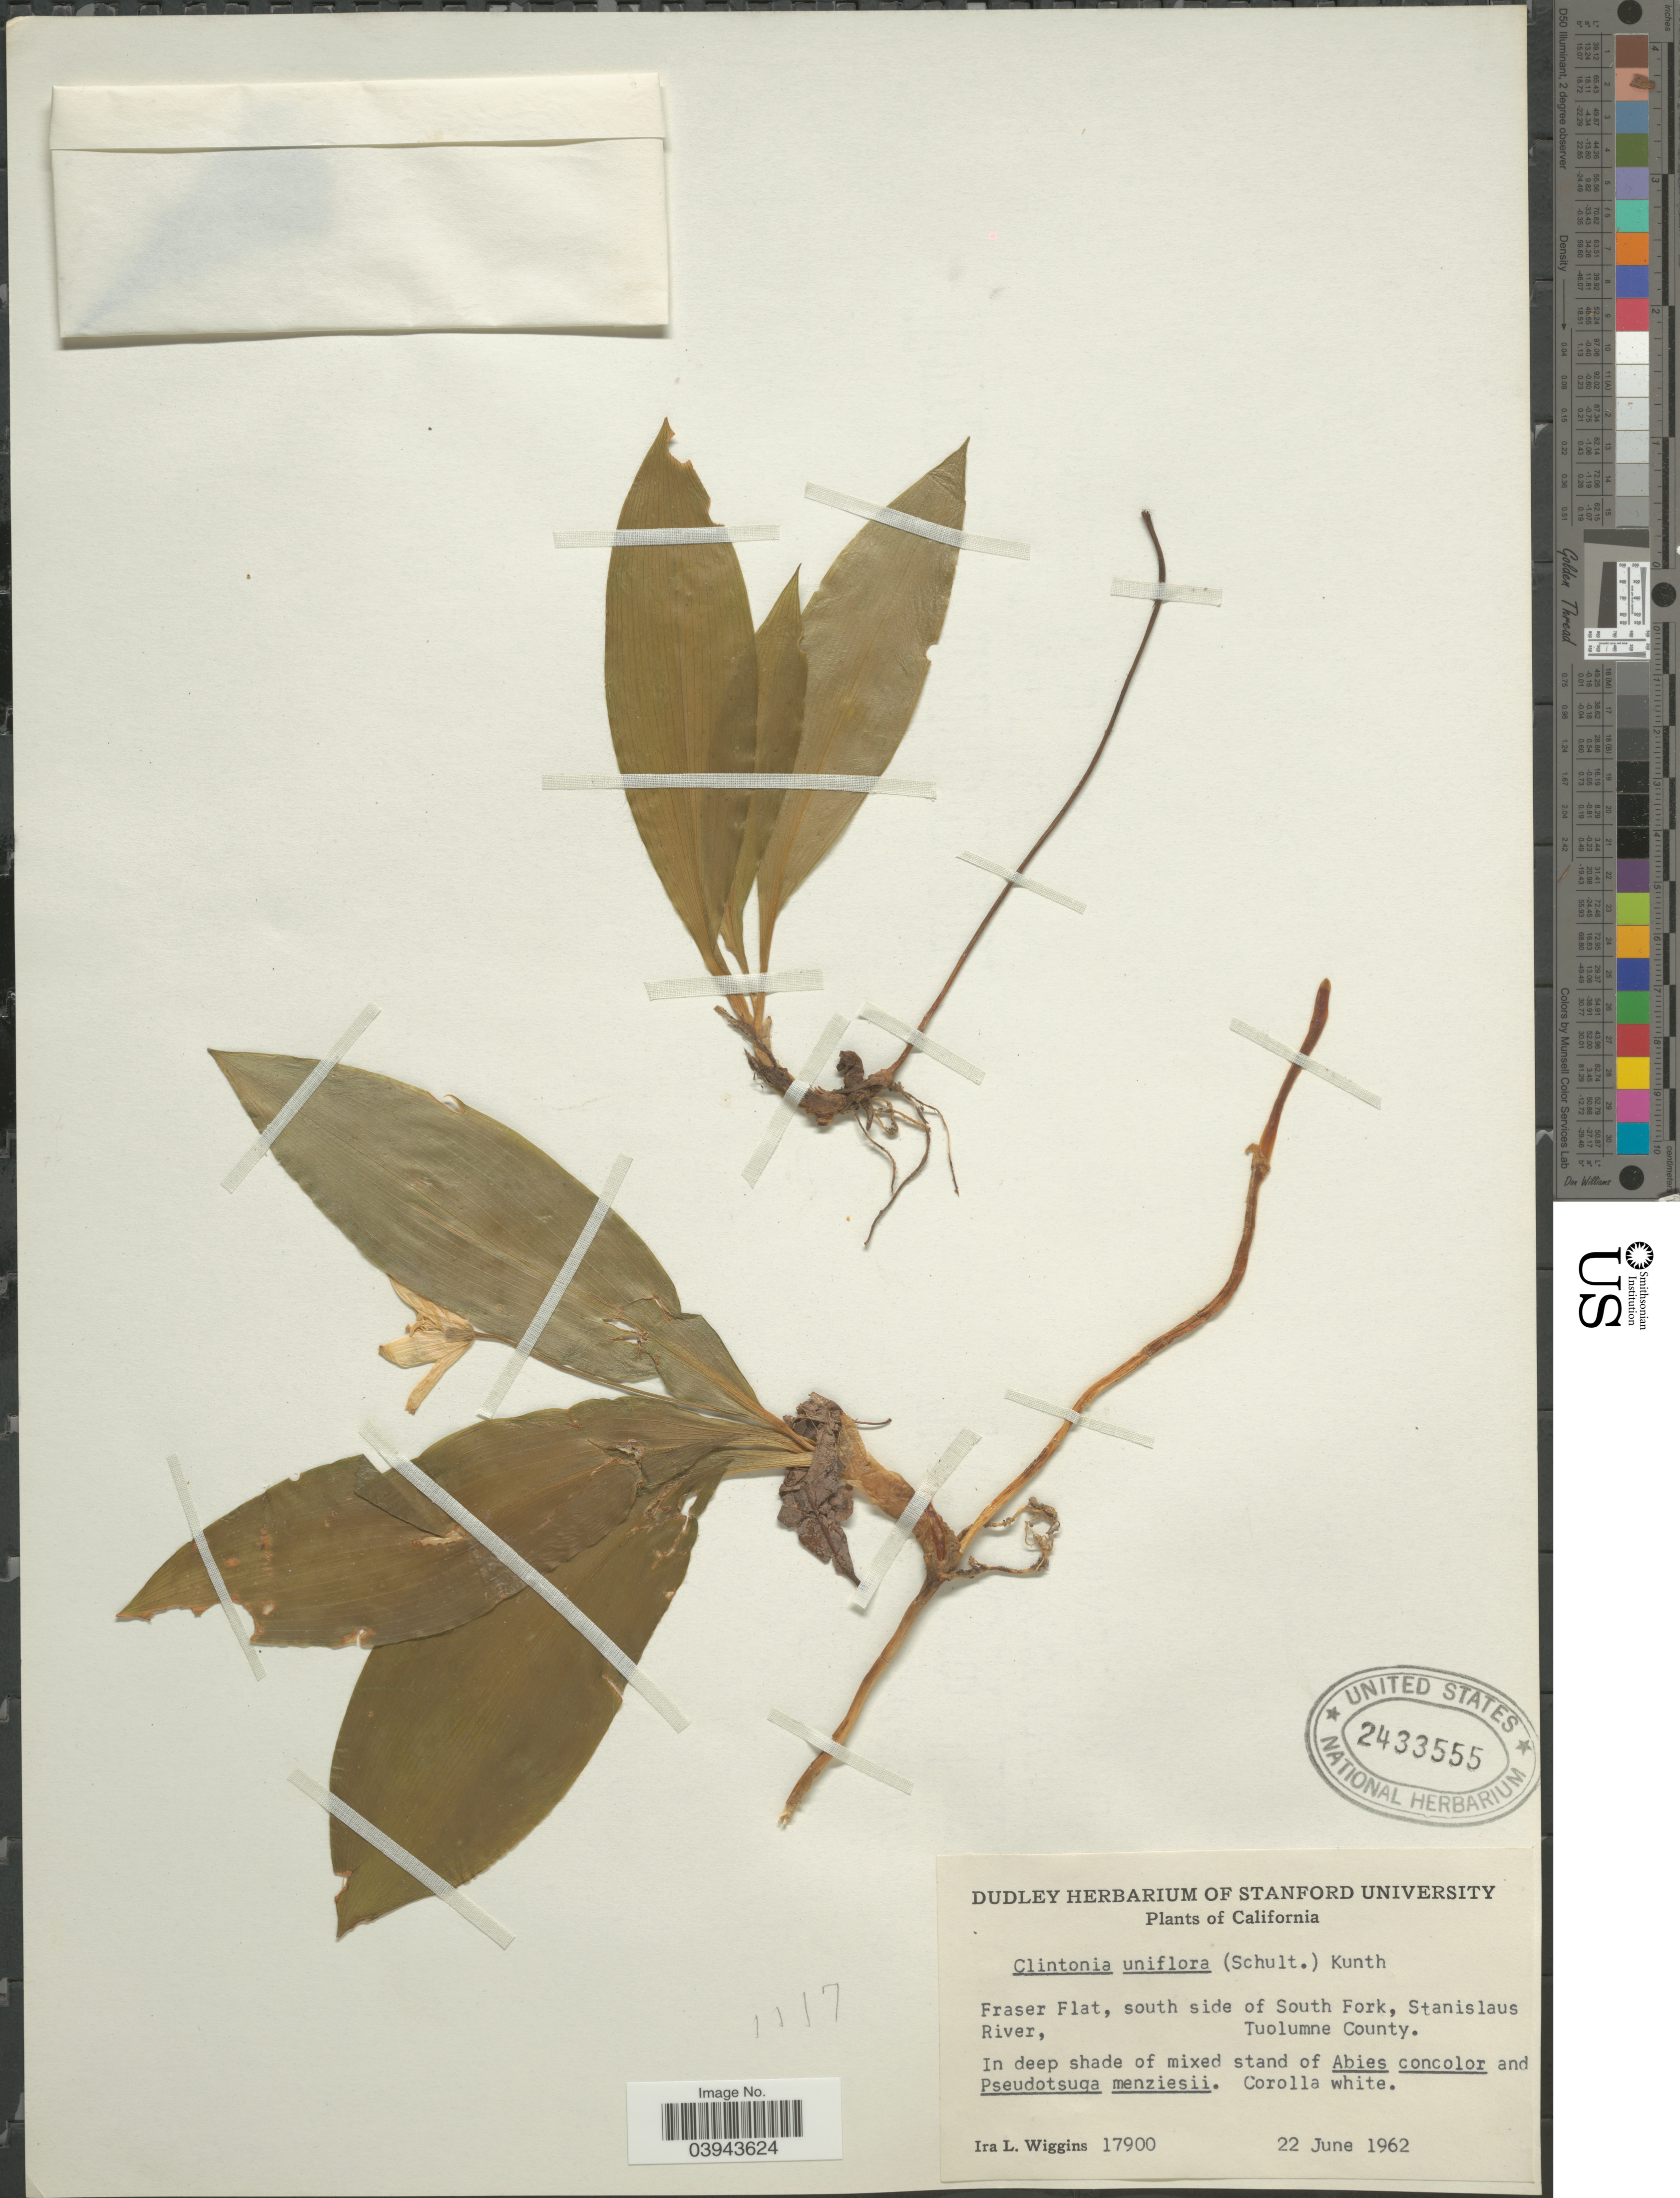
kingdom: Plantae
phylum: Tracheophyta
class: Liliopsida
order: Liliales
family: Liliaceae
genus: Clintonia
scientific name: Clintonia uniflora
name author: Kunth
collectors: I. L. Wiggins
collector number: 17900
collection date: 1962-06-22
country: United States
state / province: California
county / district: Tuolumne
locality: Fraser Flat, south side of South Fork, Stanislaus River, Tuolumne County.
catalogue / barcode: US 2433555